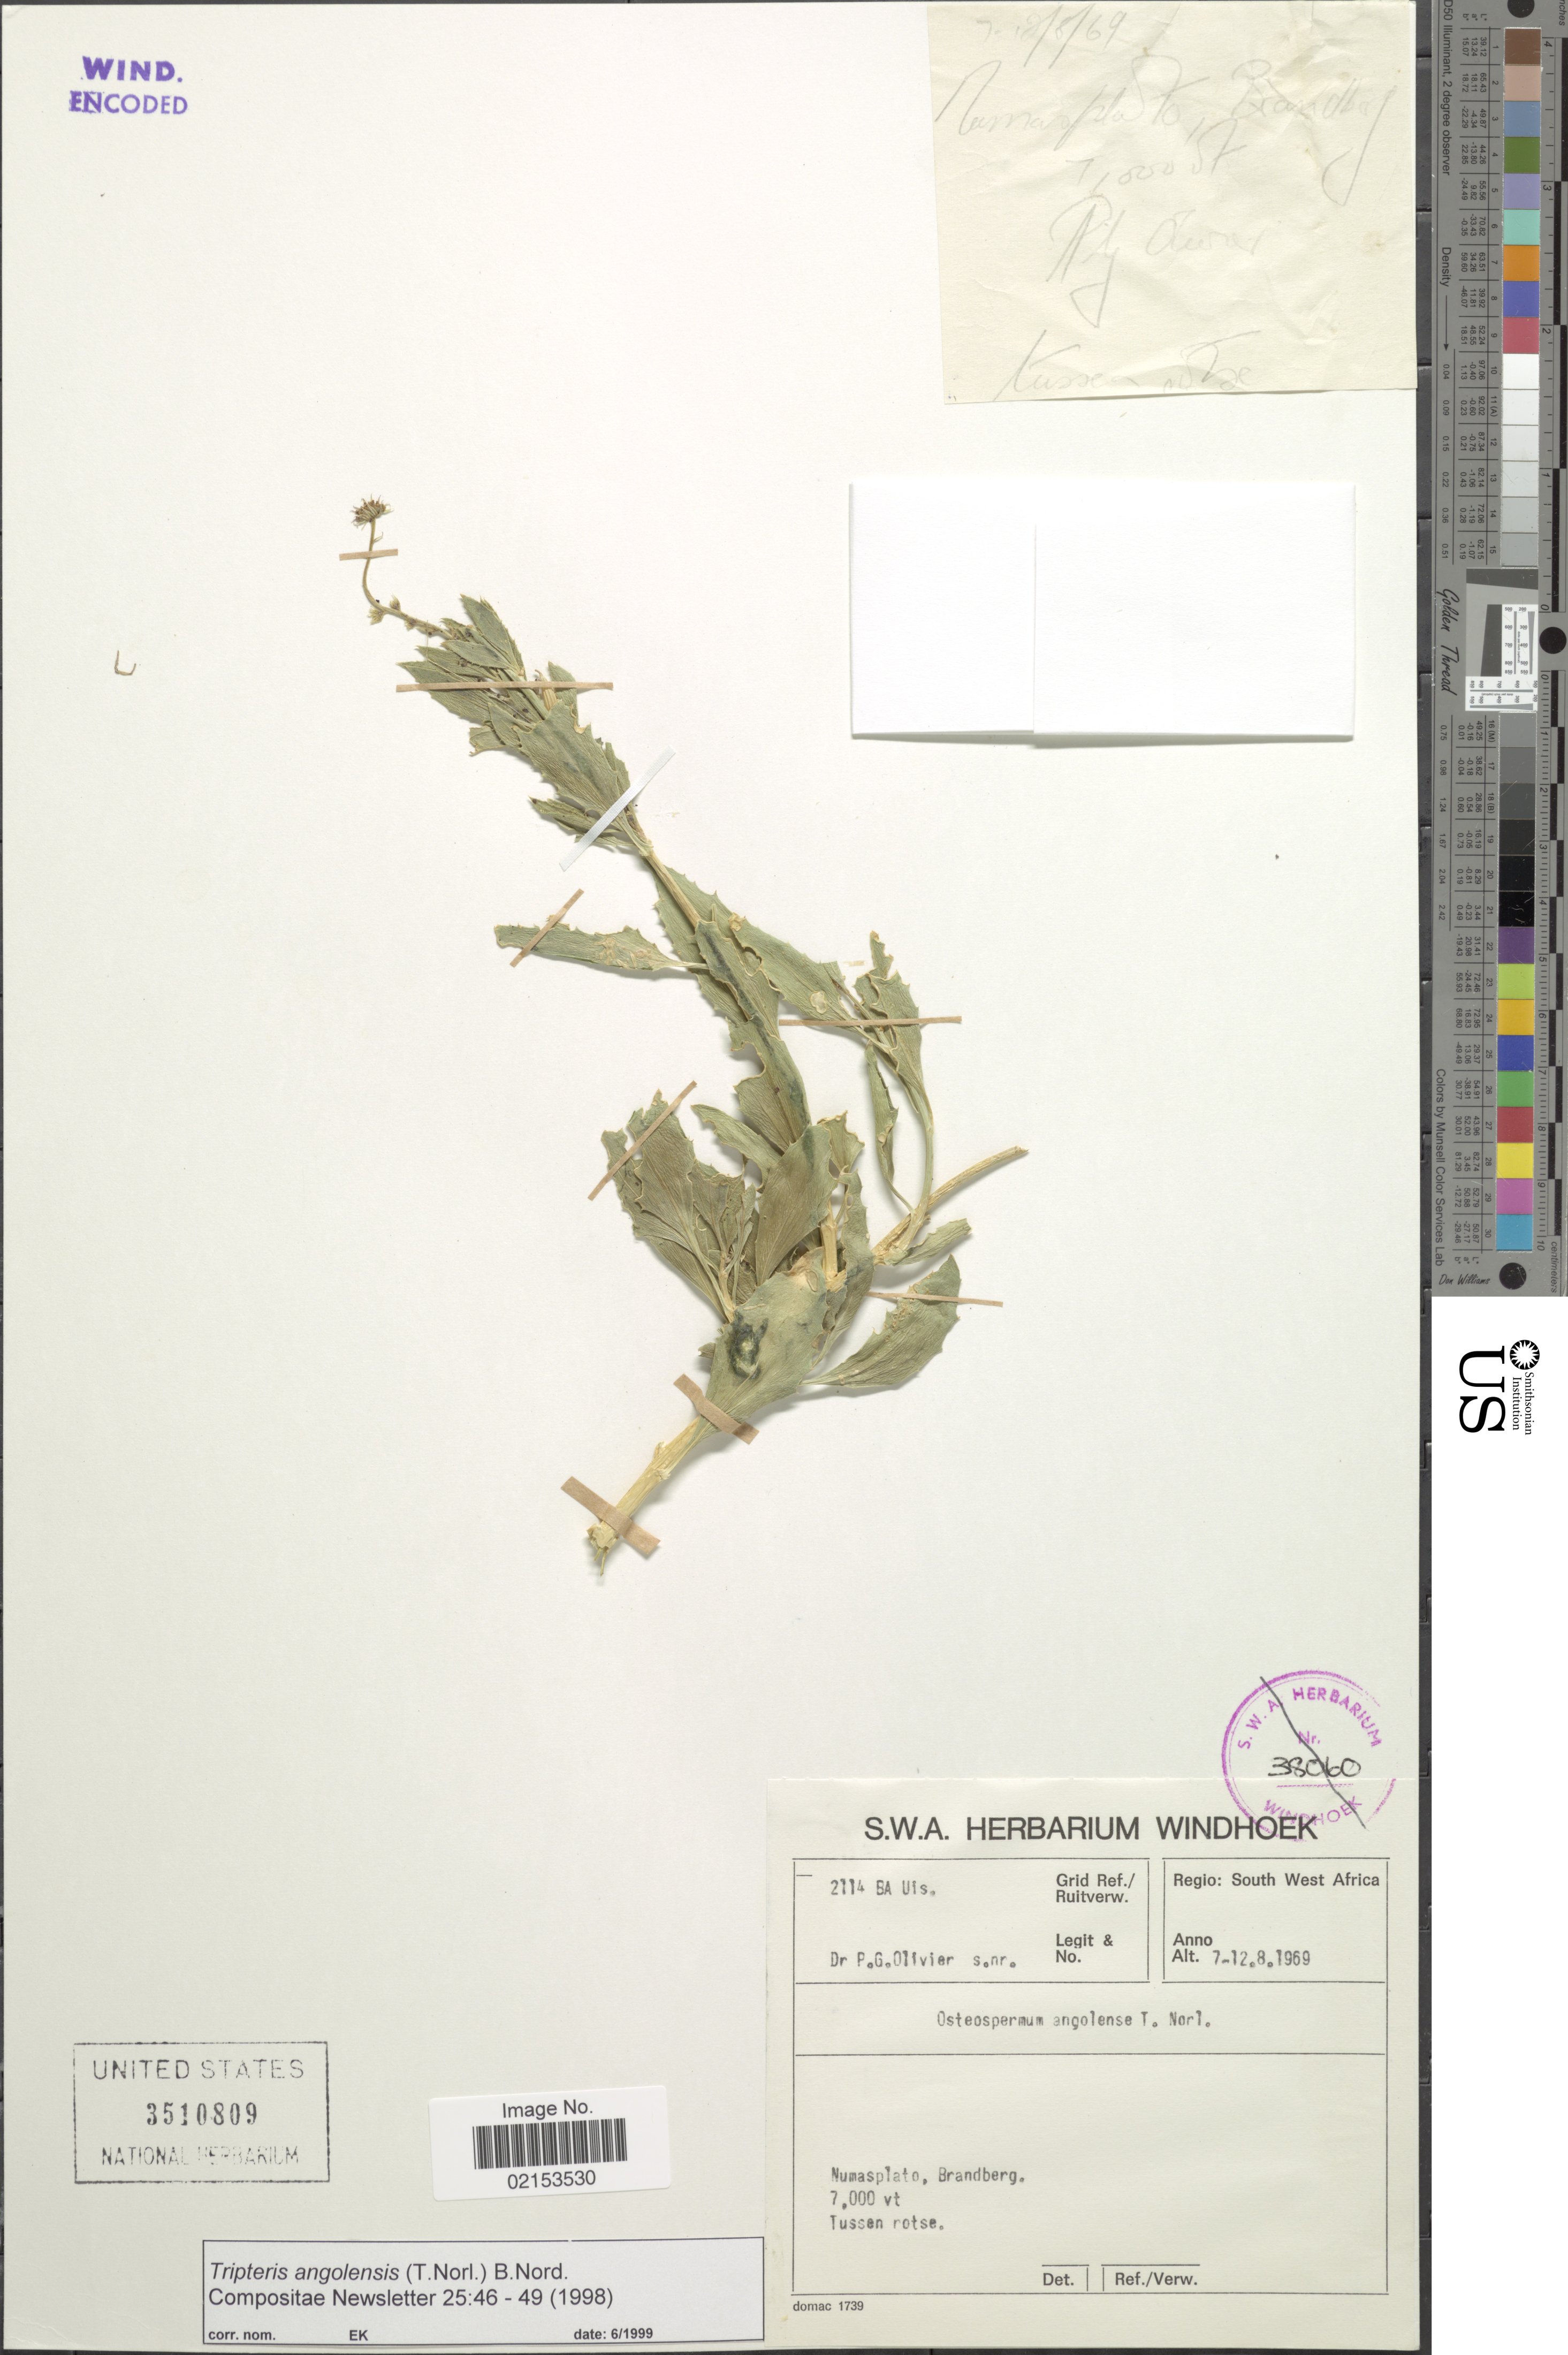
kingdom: Plantae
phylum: Tracheophyta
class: Magnoliopsida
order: Asterales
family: Asteraceae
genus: Tripteris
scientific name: Tripteris angolensis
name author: Norl.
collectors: P. Olivier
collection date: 1969-08-07/1969-08-12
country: Namibia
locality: South-West Africa. Numasplato. Brandberg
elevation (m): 2134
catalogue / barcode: US 3510809